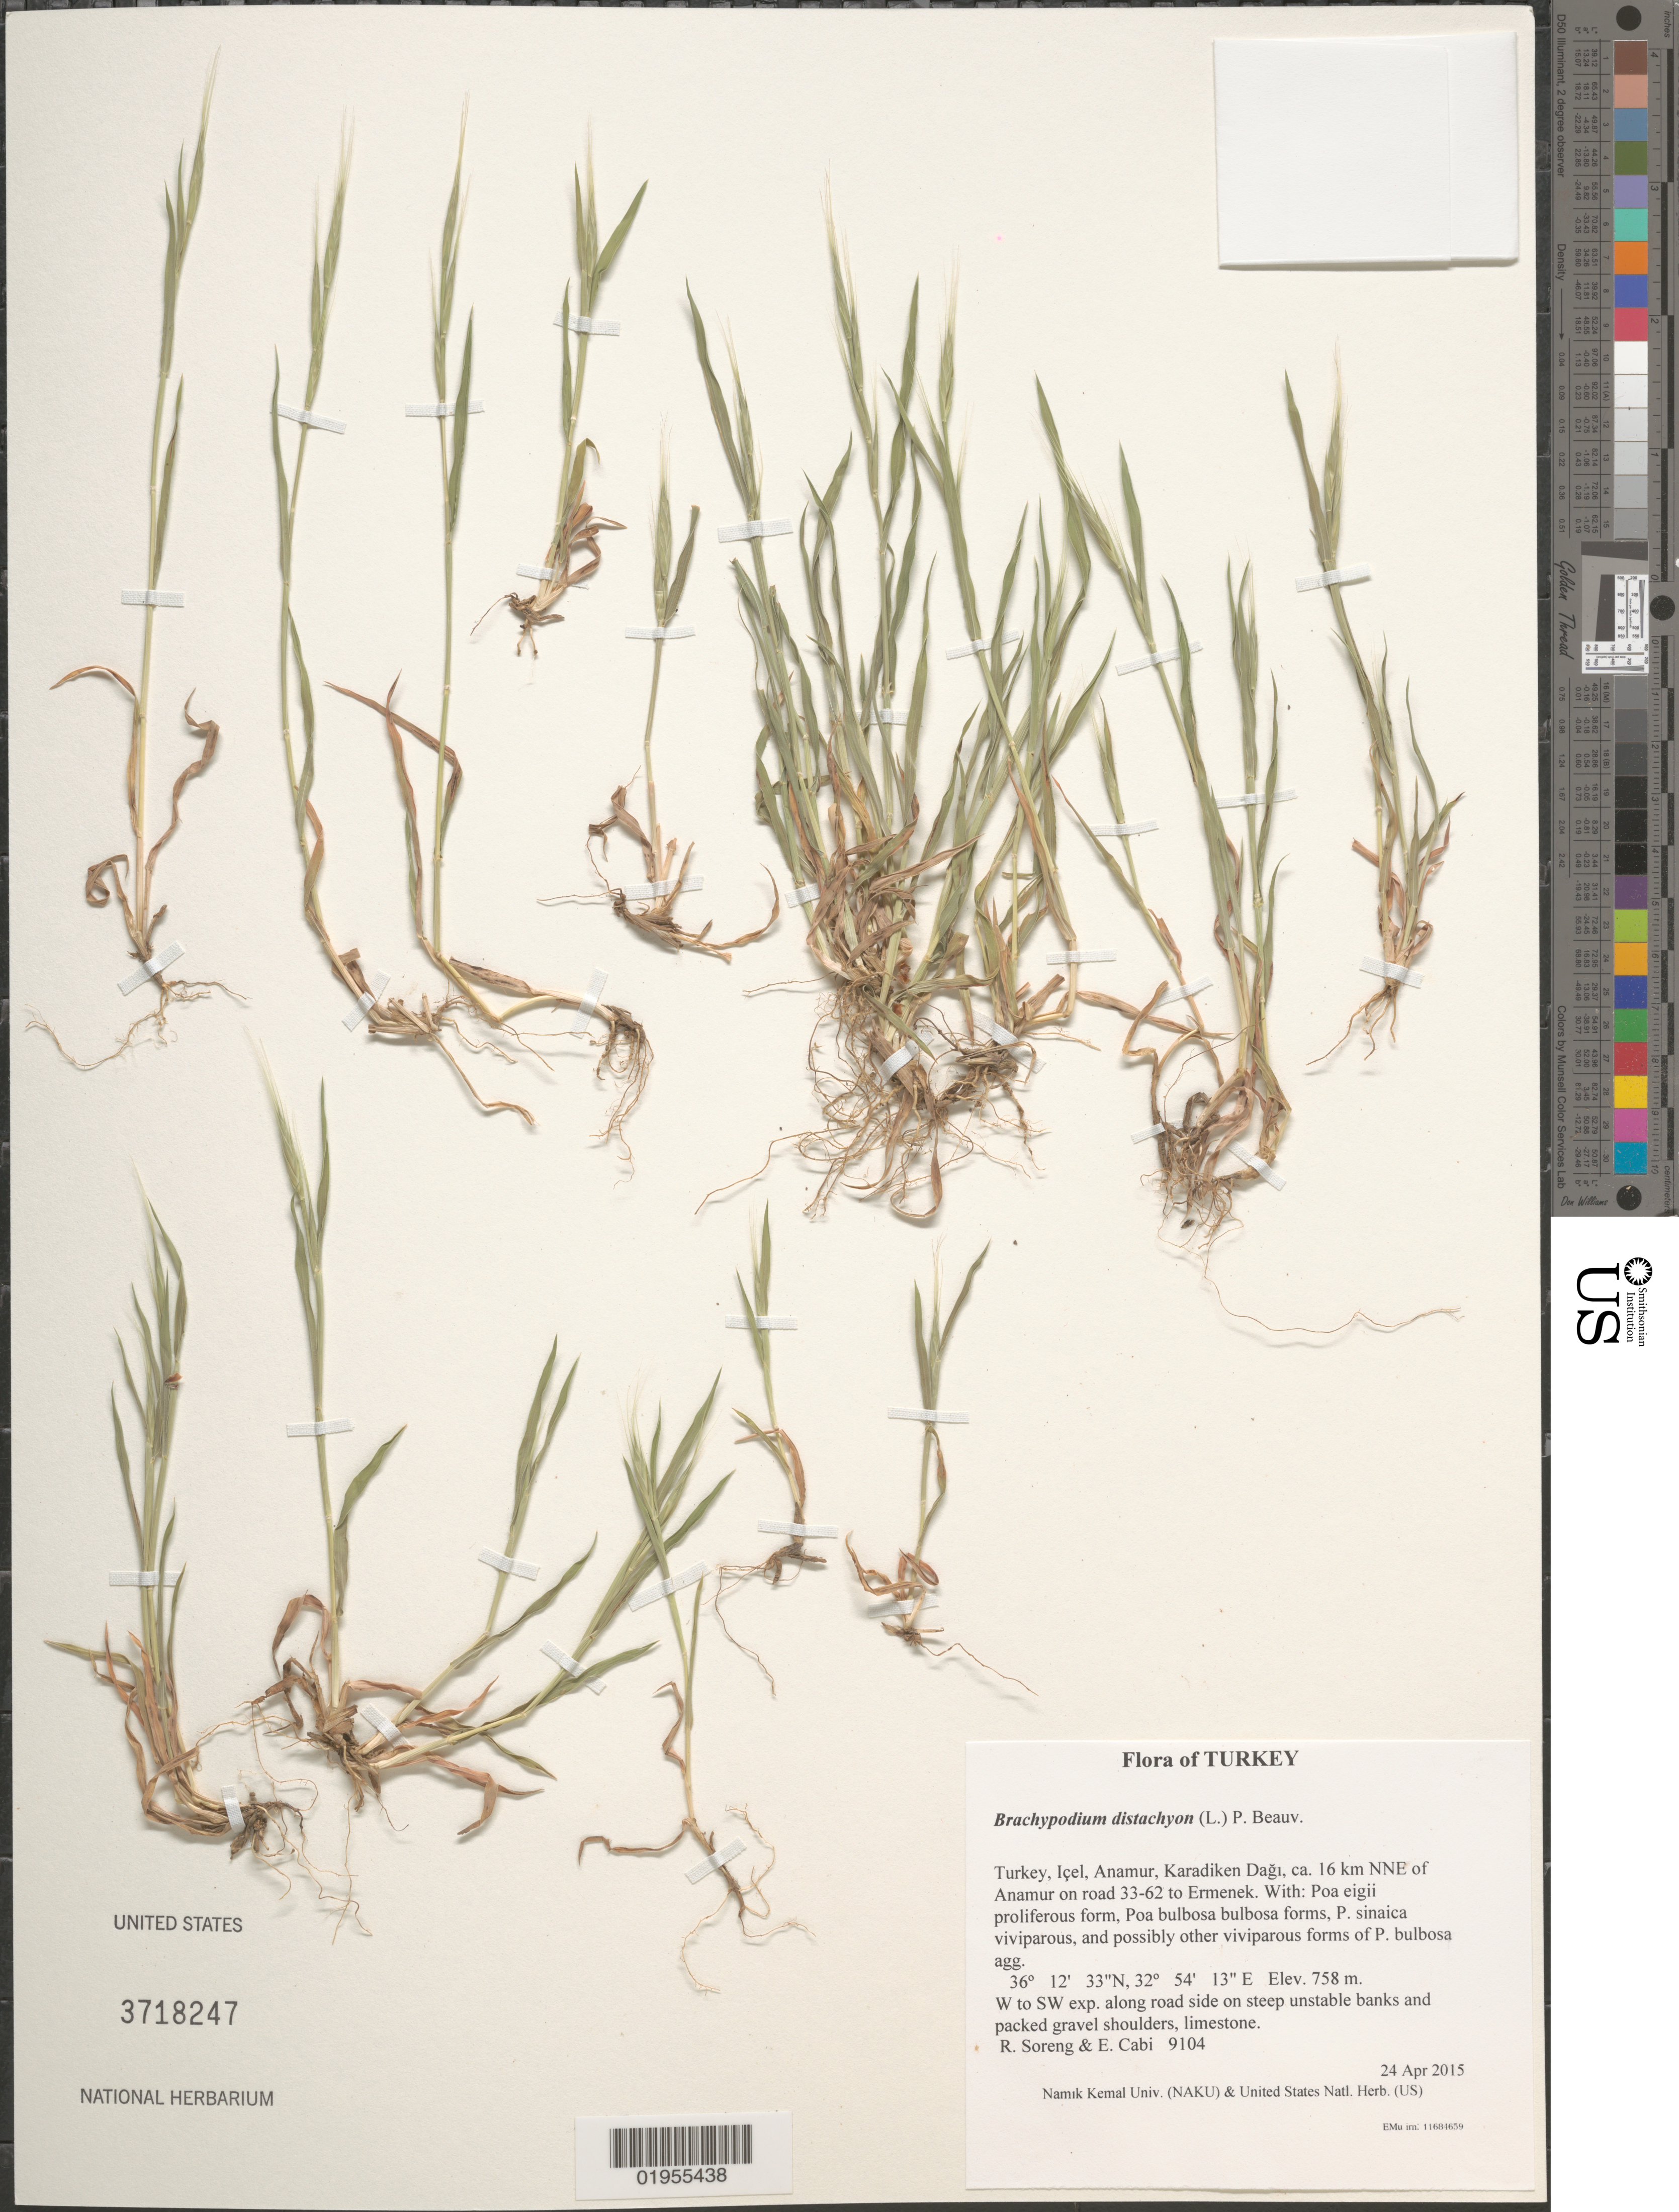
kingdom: Plantae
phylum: Tracheophyta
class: Liliopsida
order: Poales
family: Poaceae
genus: Brachypodium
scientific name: Brachypodium distachyon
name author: (L.) P. Beauv.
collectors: R. J. Soreng & E. Cabi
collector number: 9104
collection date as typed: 2015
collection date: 2015-04-24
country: Turkey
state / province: Mersin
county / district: Anamur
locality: Karadiken Dagi, ca. 16 km NNE of Anamur on road 33-62 to Ermenek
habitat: W to SW exp. along road side on steep unstable banks and packed gravel shoulders, limestone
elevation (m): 758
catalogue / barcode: US 3718247